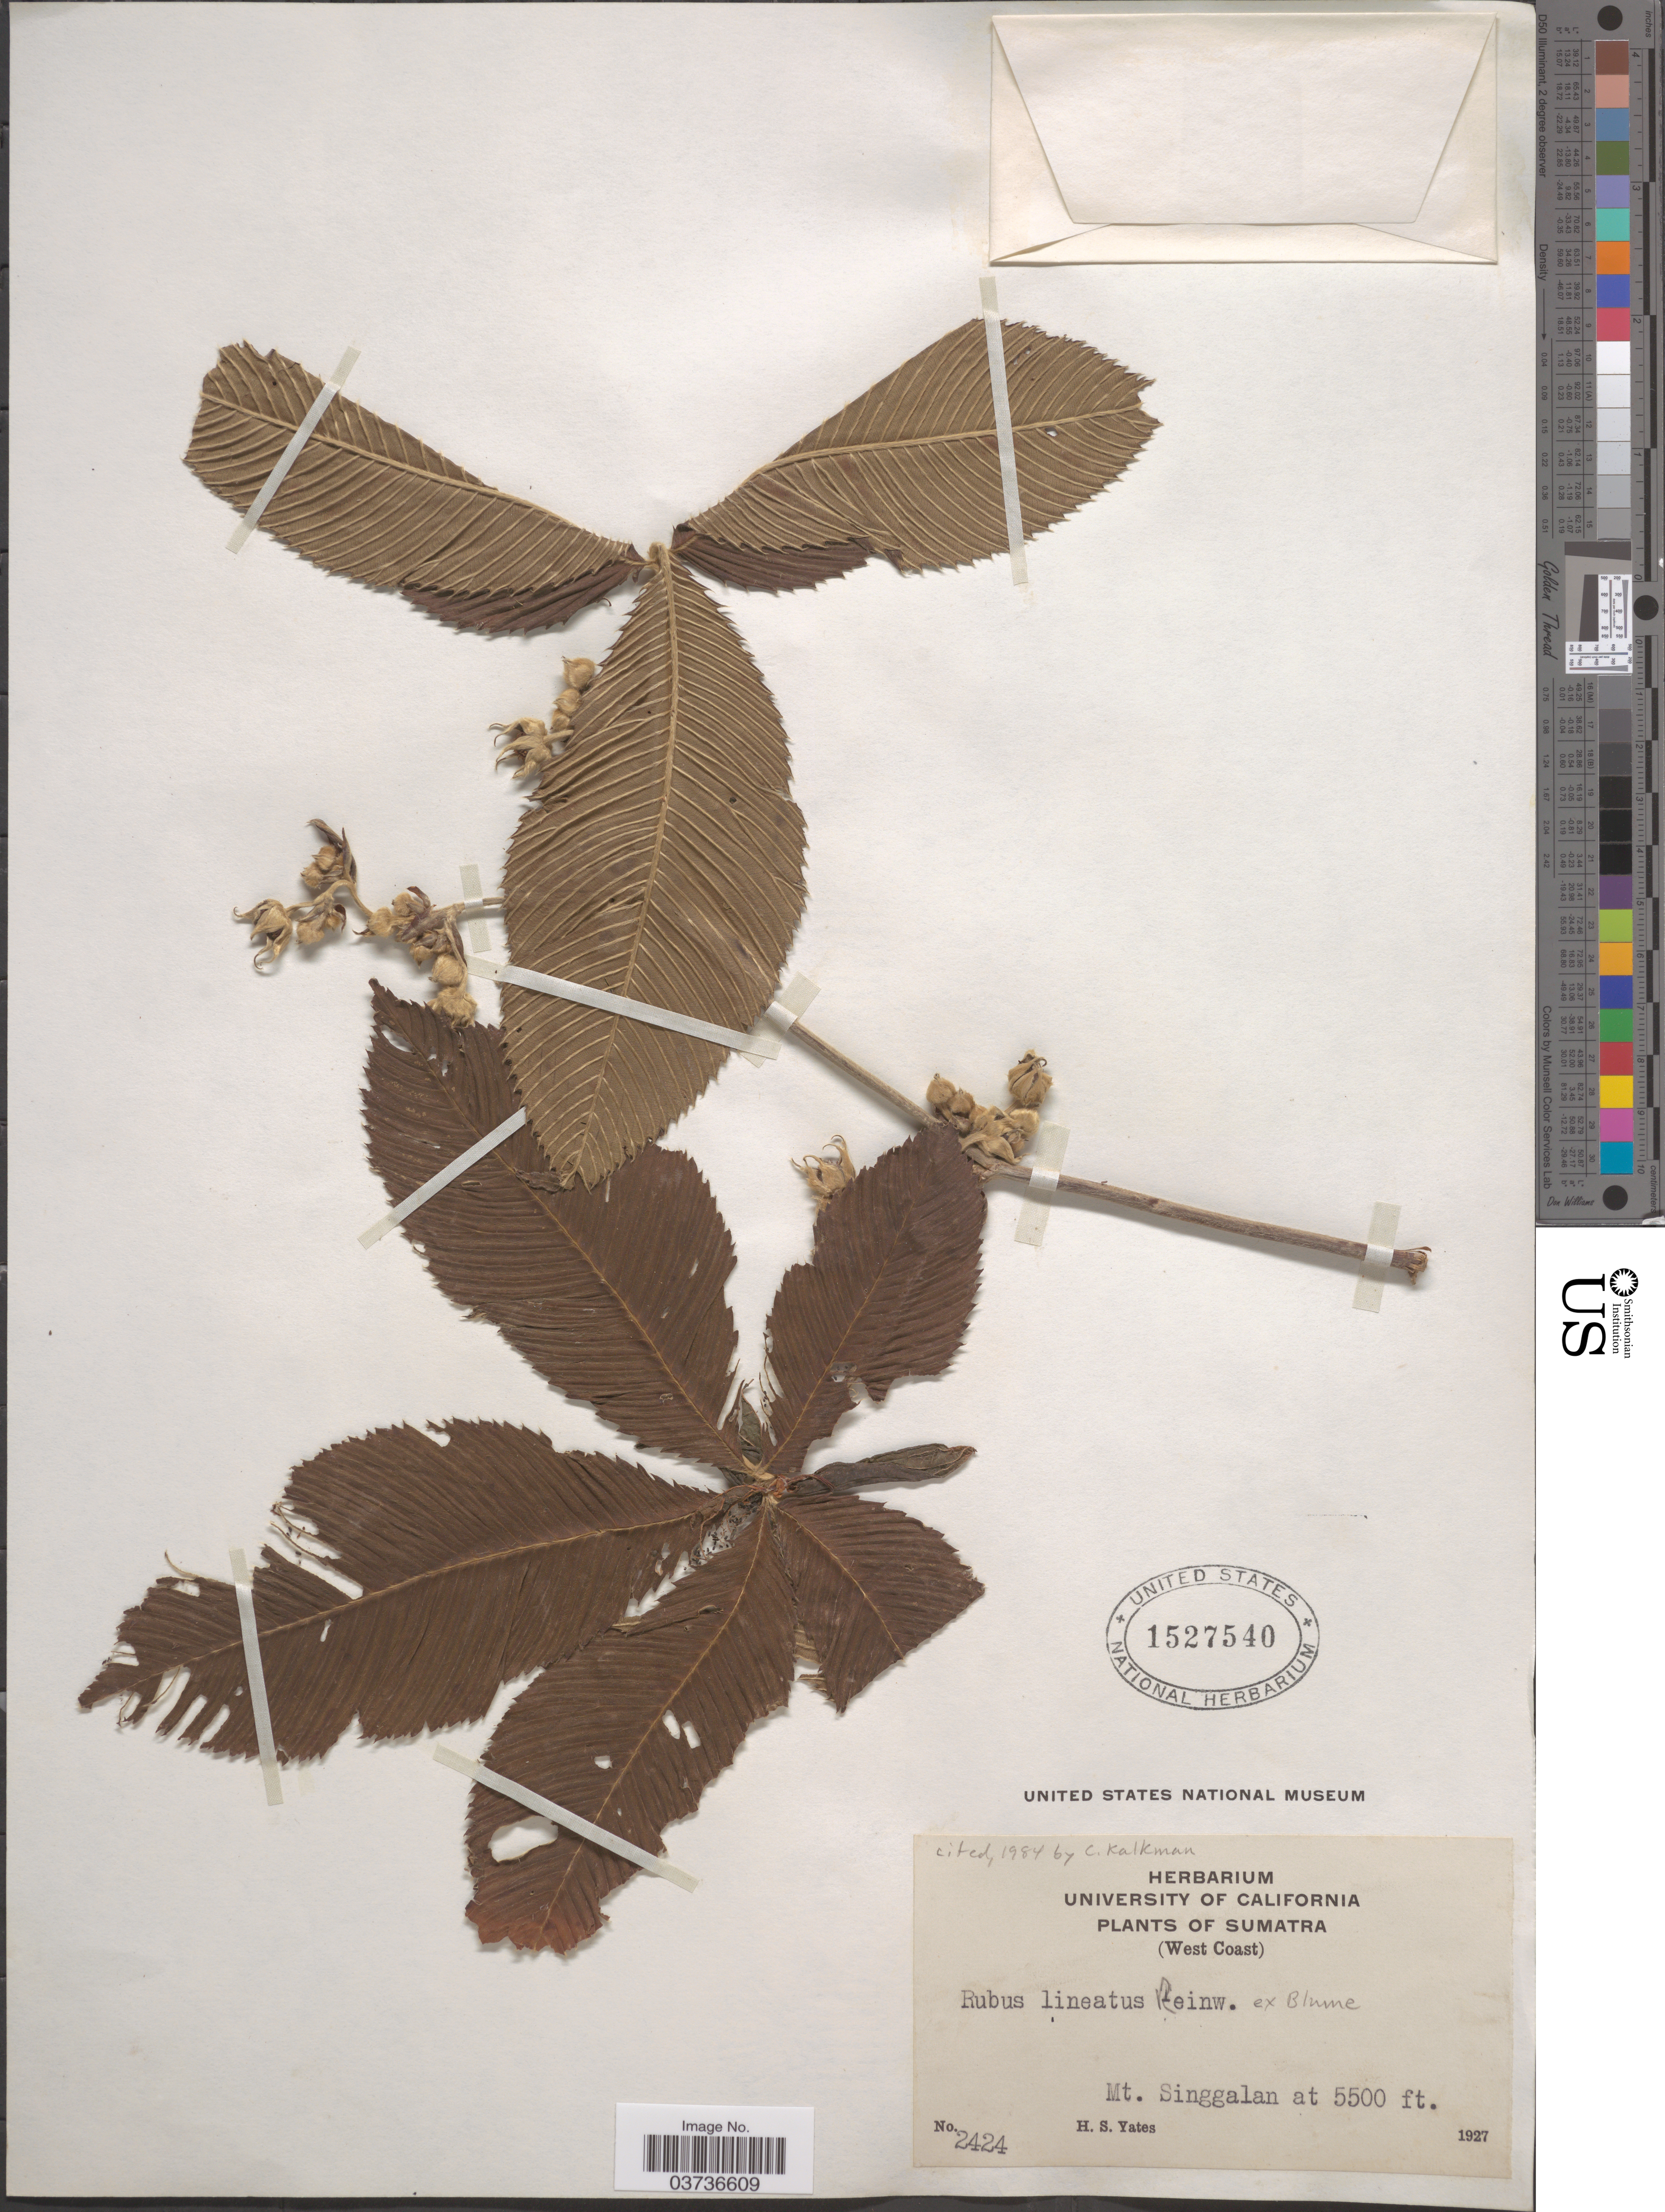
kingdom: Plantae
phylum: Tracheophyta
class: Magnoliopsida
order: Rosales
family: Rosaceae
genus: Rubus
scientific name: Rubus lineatus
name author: Reinw.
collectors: H. S. Yates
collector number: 2424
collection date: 1927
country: Indonesia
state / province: Sumatra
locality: West Coast. Mt. Singgalan.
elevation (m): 1676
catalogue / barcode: US 1527540